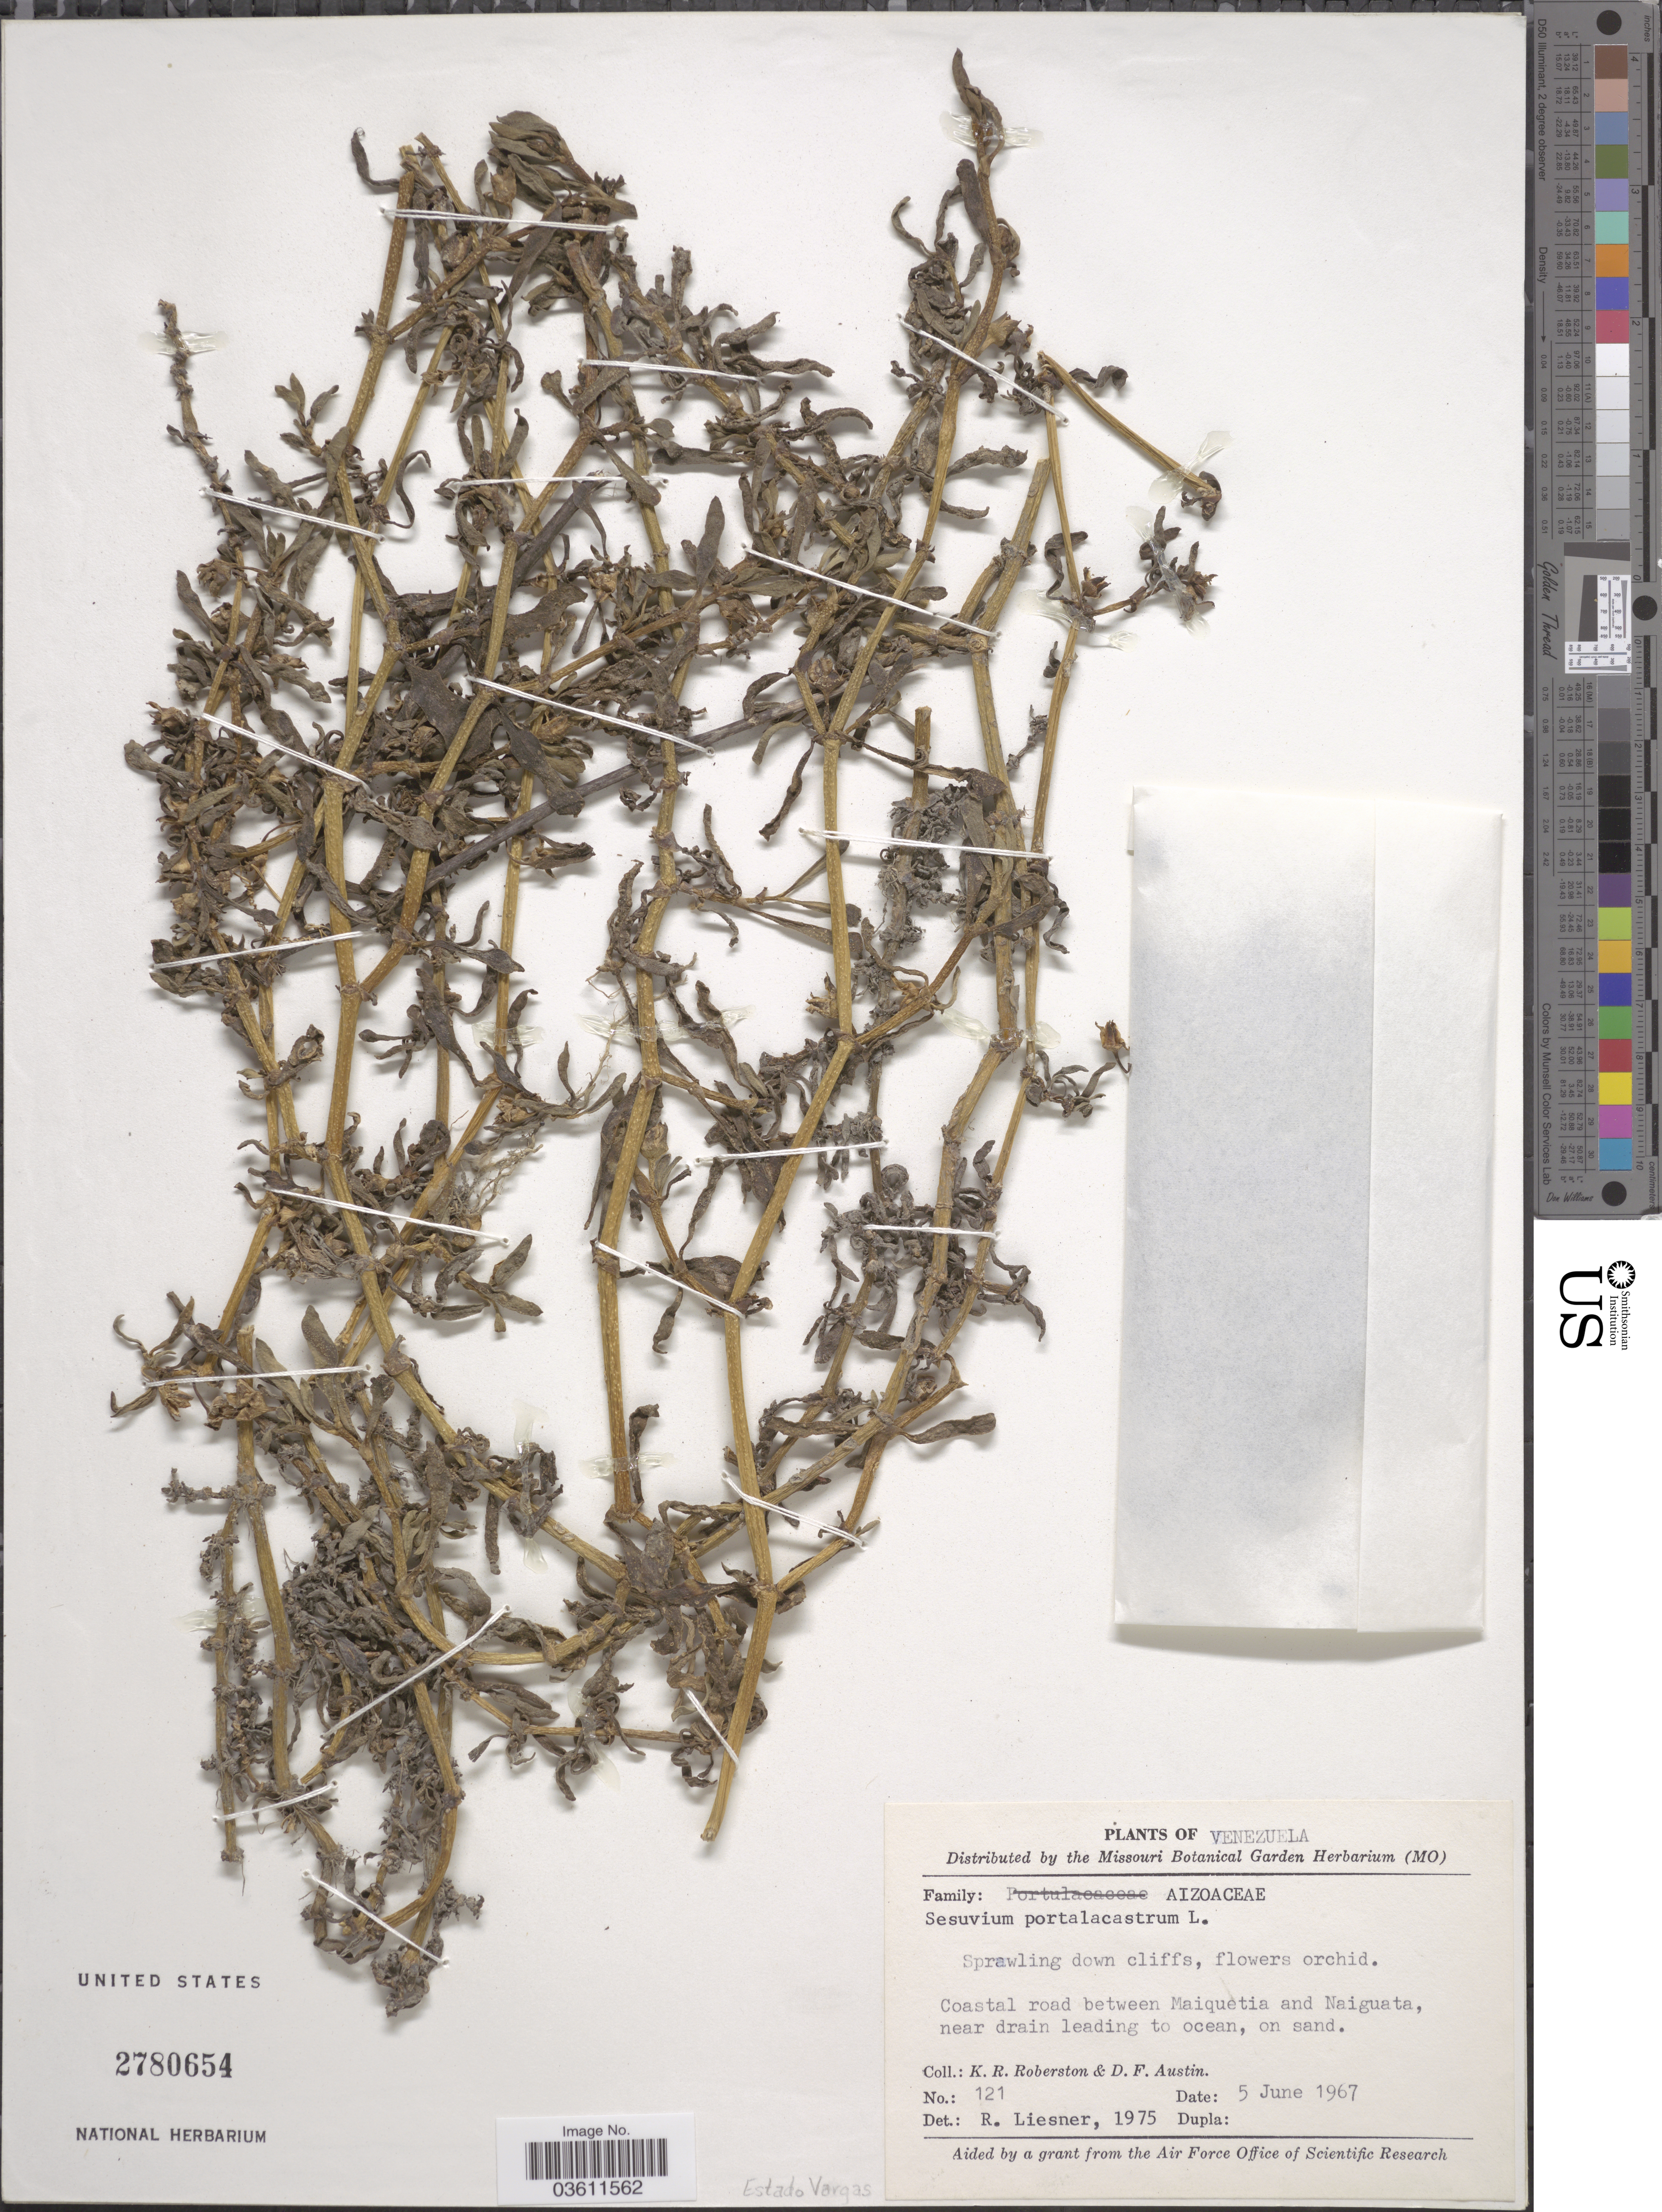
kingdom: Plantae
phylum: Tracheophyta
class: Magnoliopsida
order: Caryophyllales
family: Aizoaceae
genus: Sesuvium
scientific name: Sesuvium portulacastrum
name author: (L.) L.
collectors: K. Robertson & D. Austin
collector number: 121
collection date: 1967-06-05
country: Venezuela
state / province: Vargas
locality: Coastal road between Maiquettia and Naiguata, near drain leading to ocean.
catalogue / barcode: US 2780654